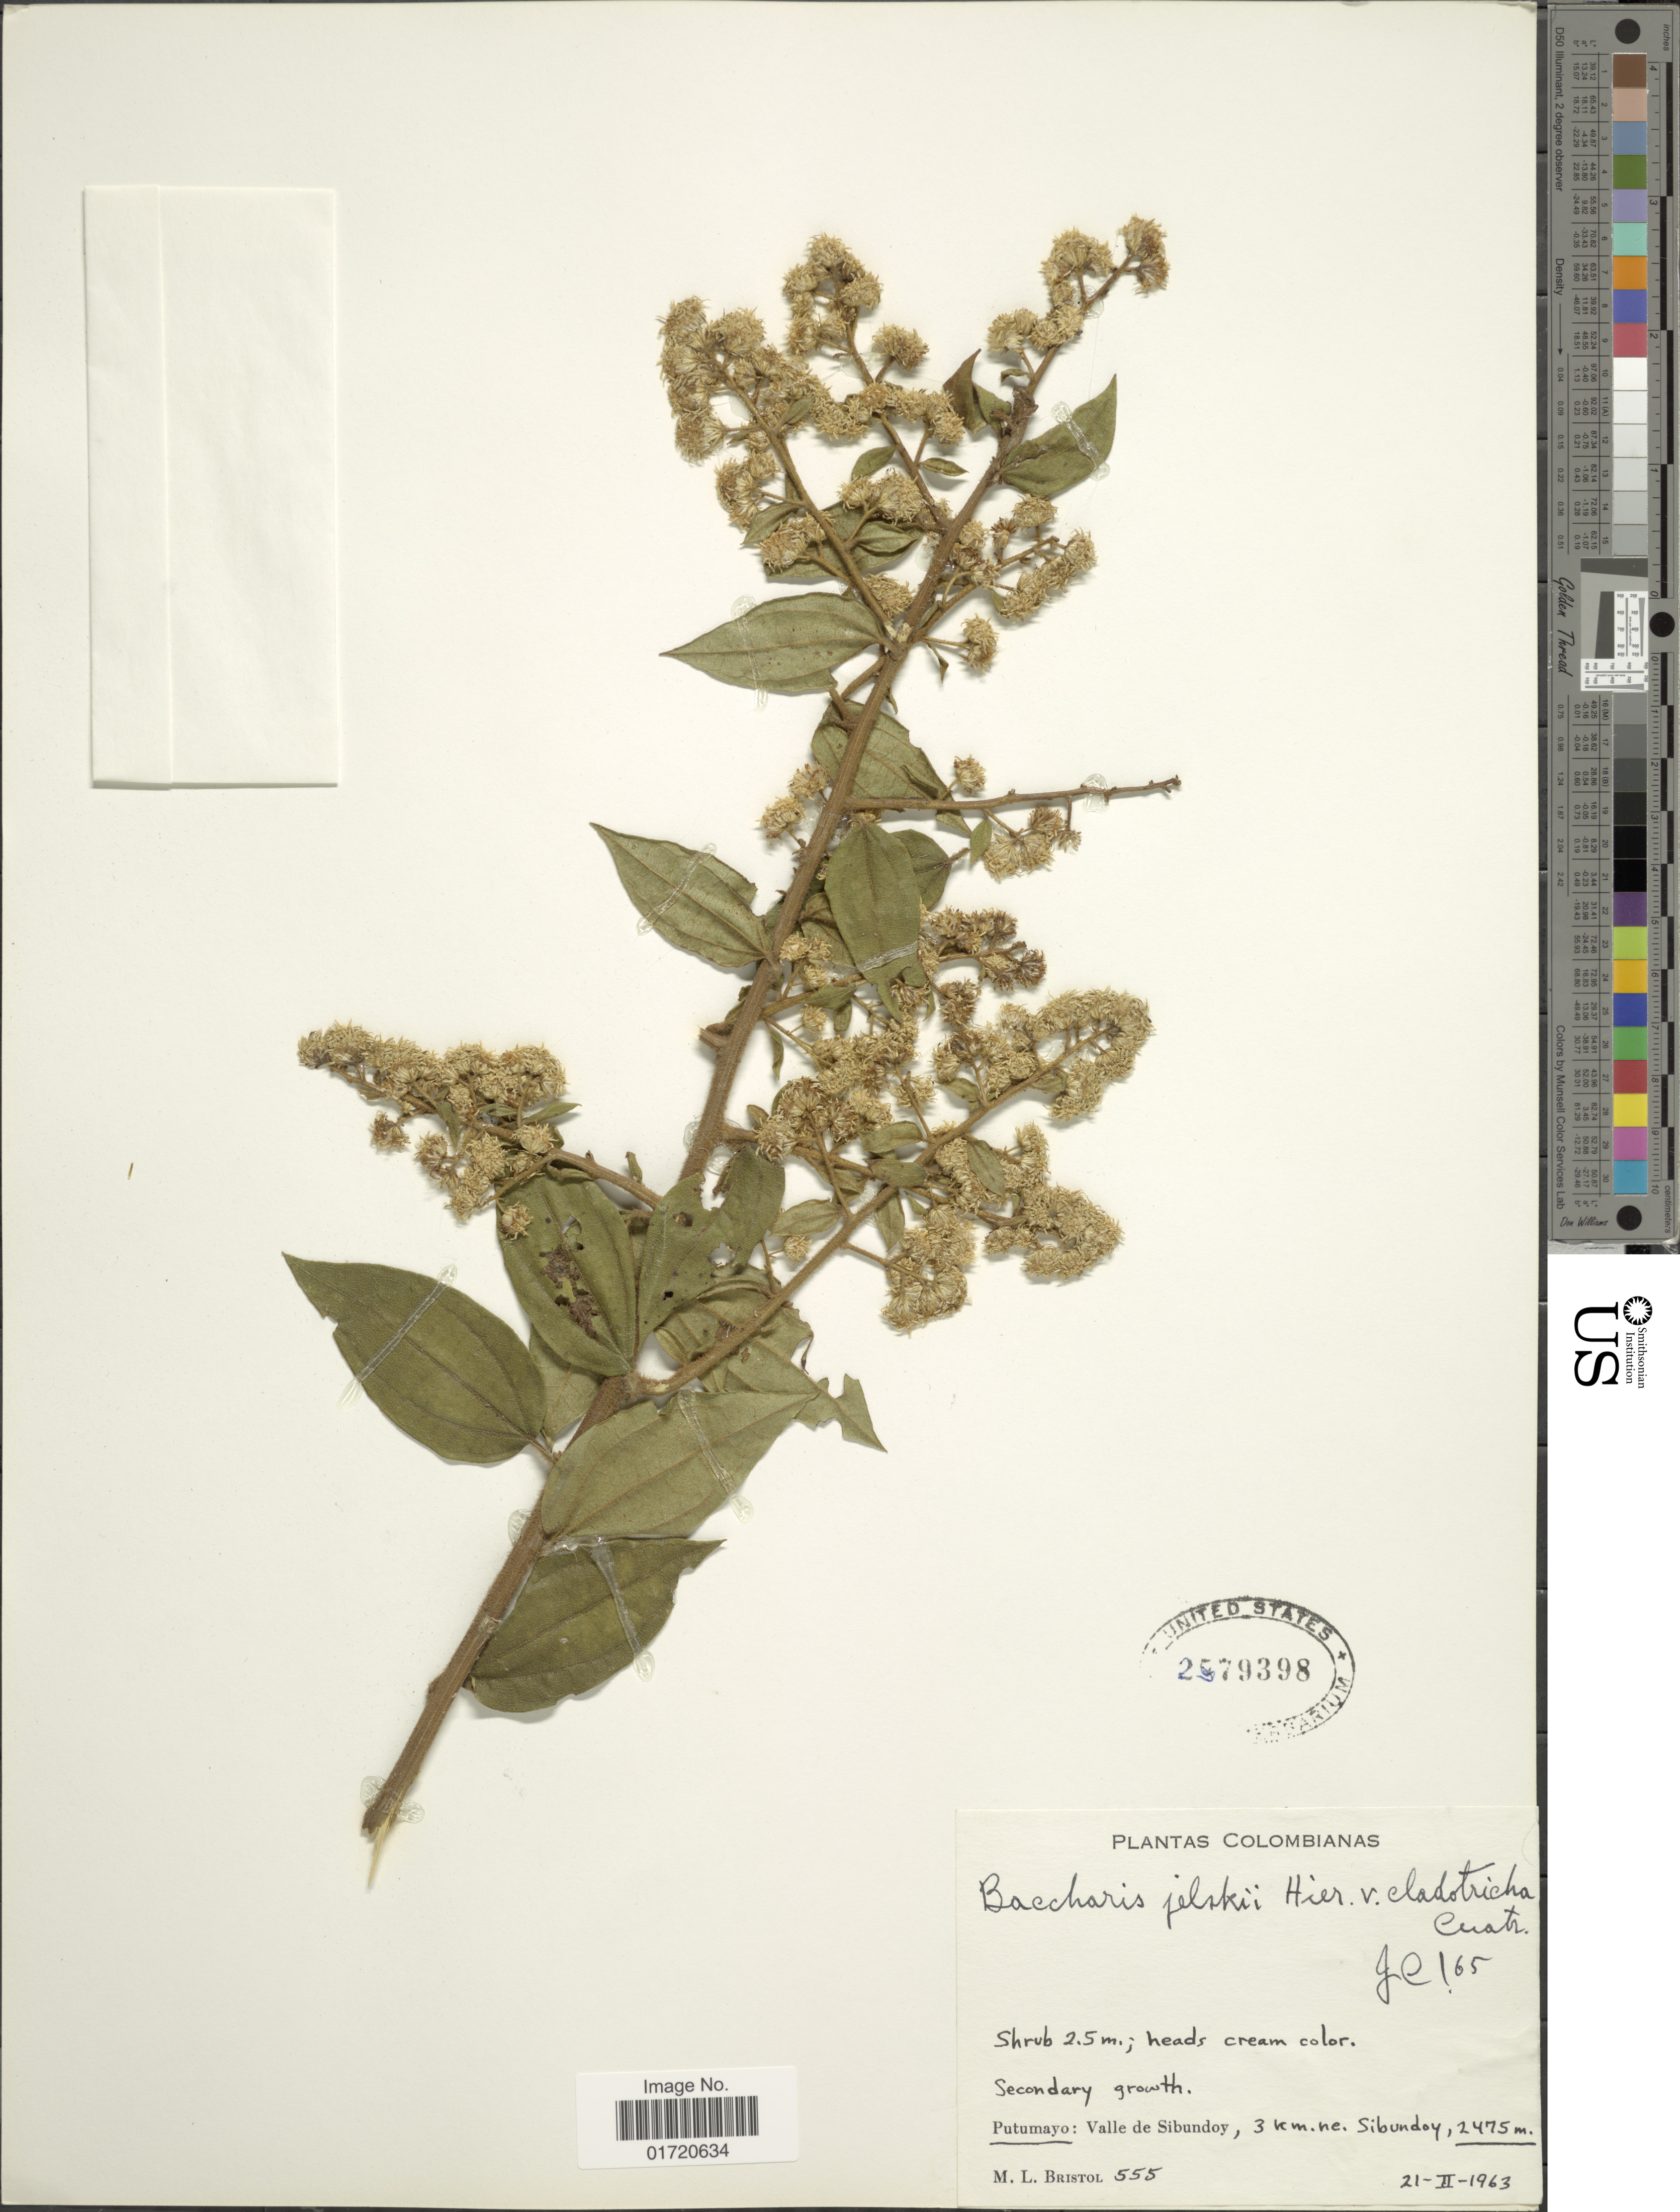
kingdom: Plantae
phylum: Tracheophyta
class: Magnoliopsida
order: Asterales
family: Asteraceae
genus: Baccharis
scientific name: Baccharis jelskii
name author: Hieron.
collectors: M. L. Bristol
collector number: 555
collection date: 1963-02-21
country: Colombia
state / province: Putumayo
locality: Valle de Sibundoy, 3km ne. Sibundoy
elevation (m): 2475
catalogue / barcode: US 2579398